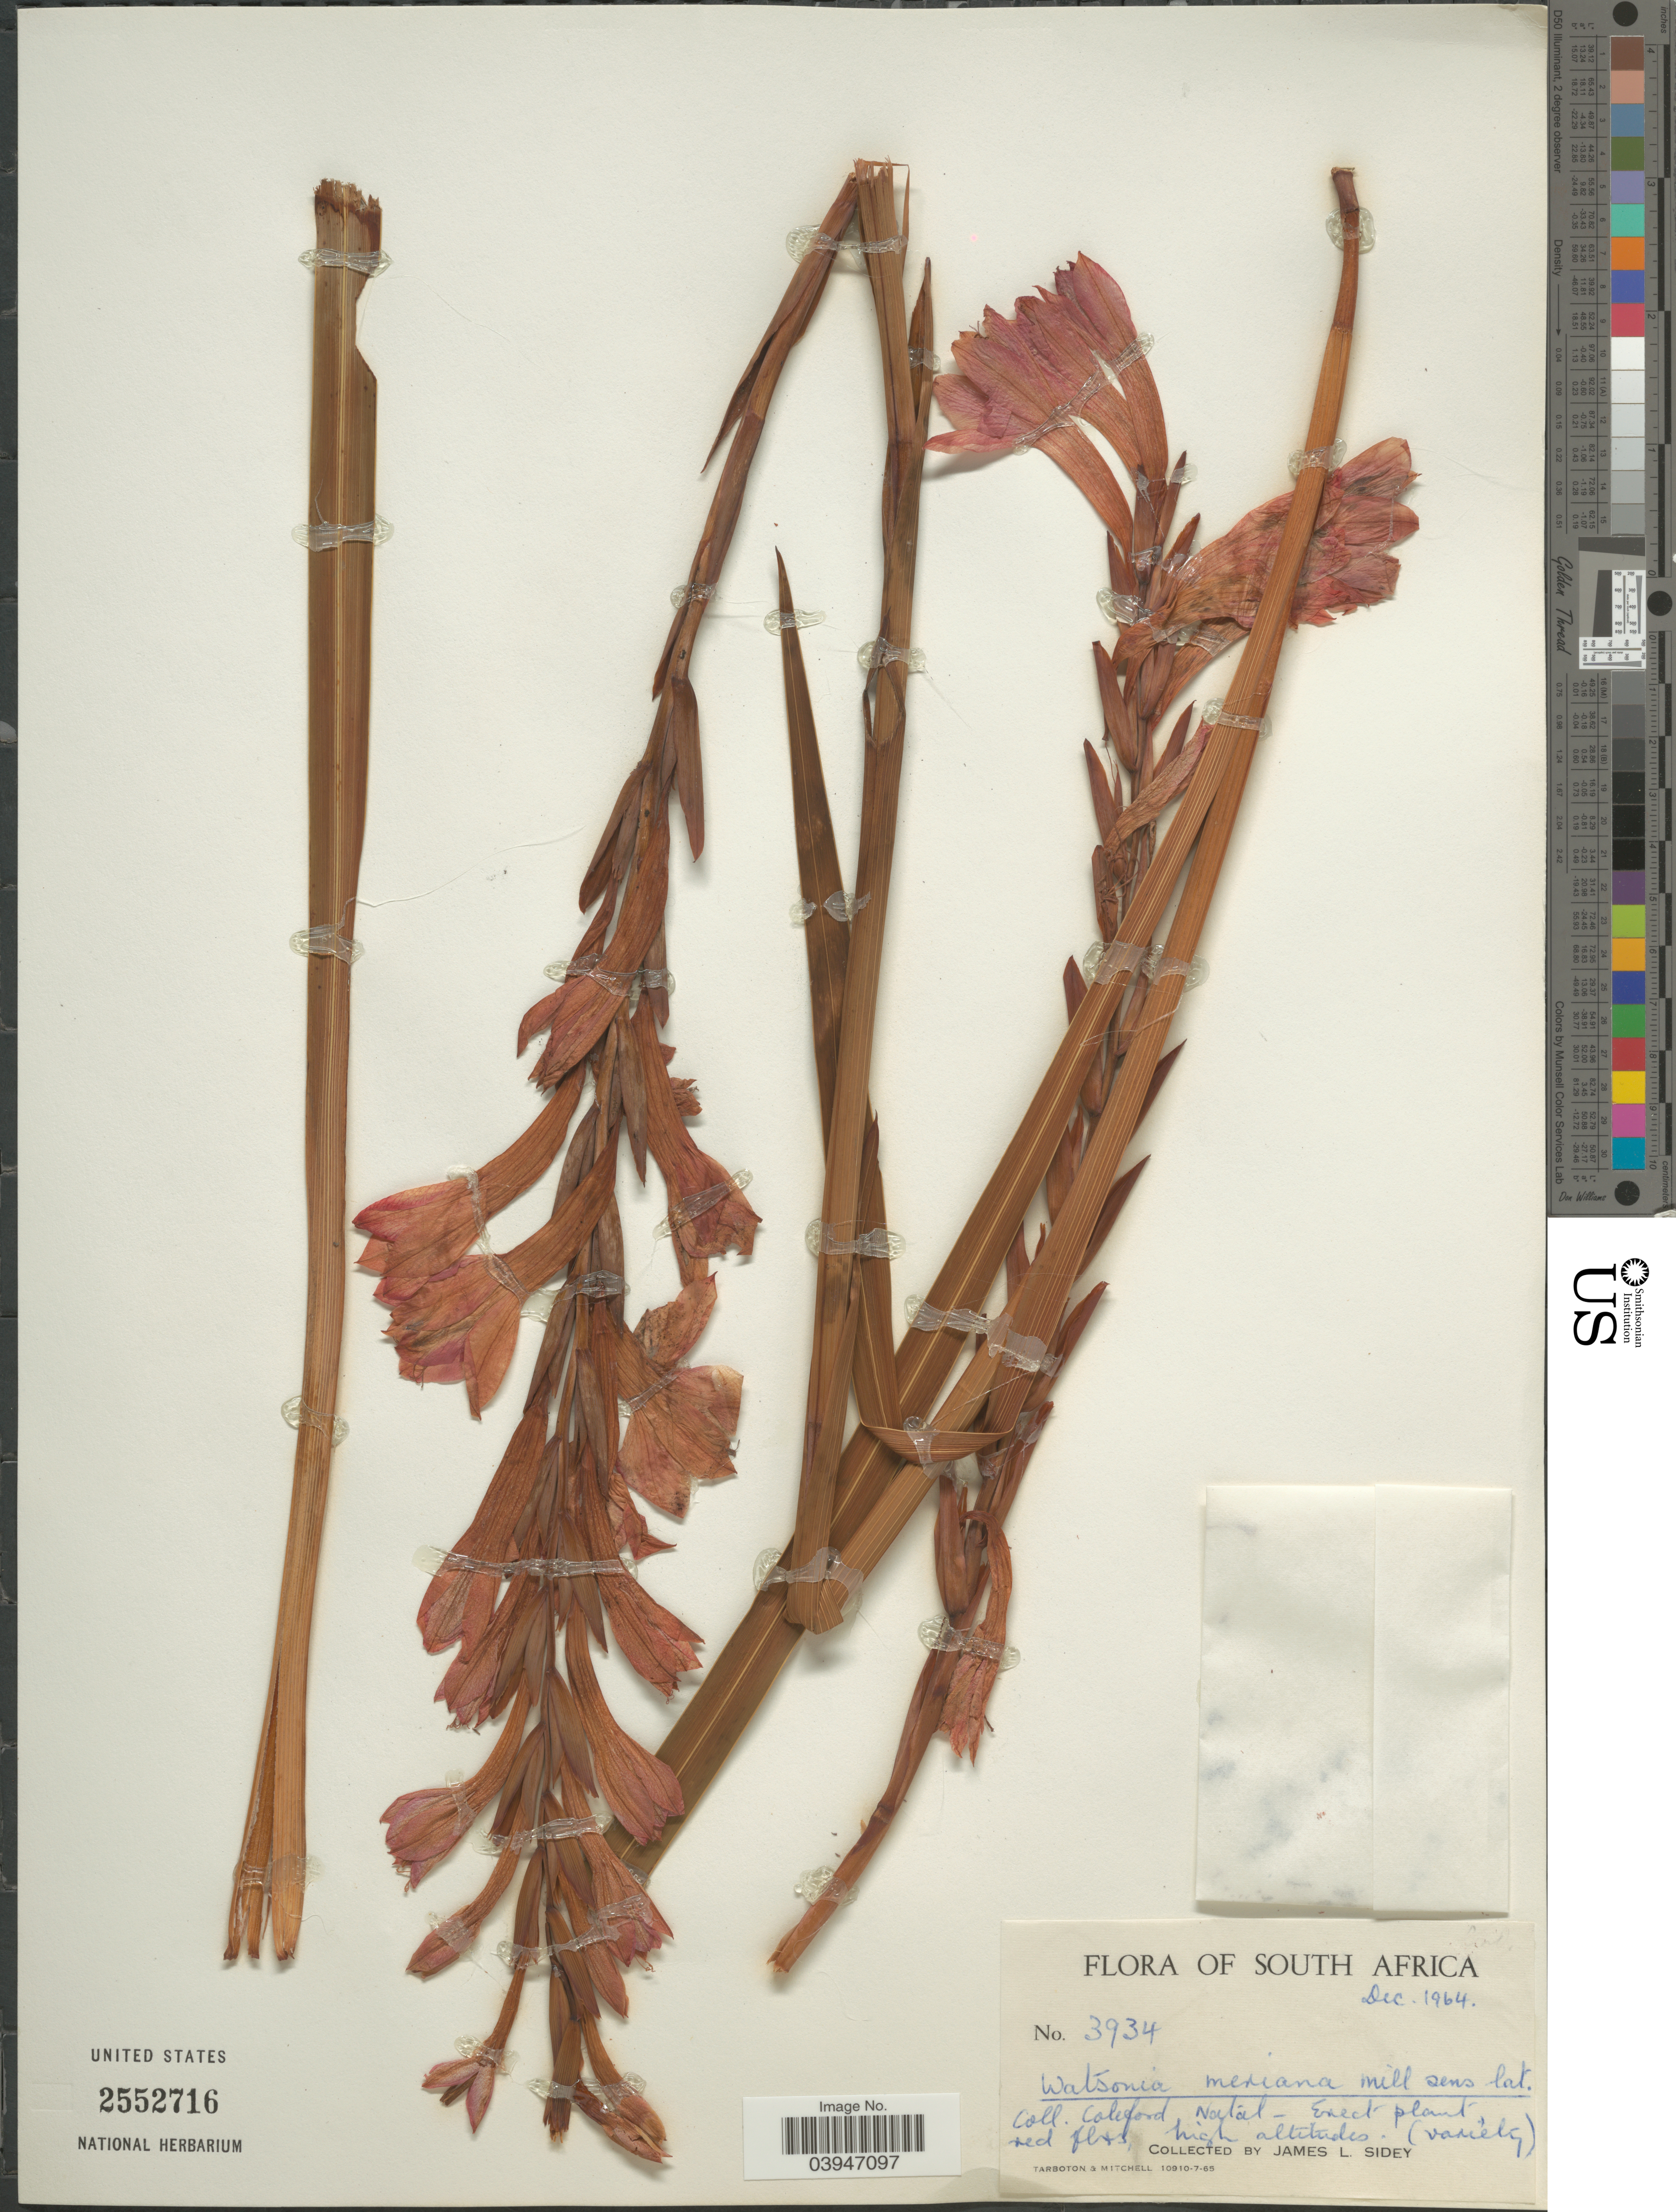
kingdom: Plantae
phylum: Tracheophyta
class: Liliopsida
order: Asparagales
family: Iridaceae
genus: Watsonia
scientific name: Watsonia meriana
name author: (L.) Mill.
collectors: J. L. Sidey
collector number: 3934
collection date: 1964-12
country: South Africa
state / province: KwaZulu-Natal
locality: Coleford Natal.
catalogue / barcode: US 2552716